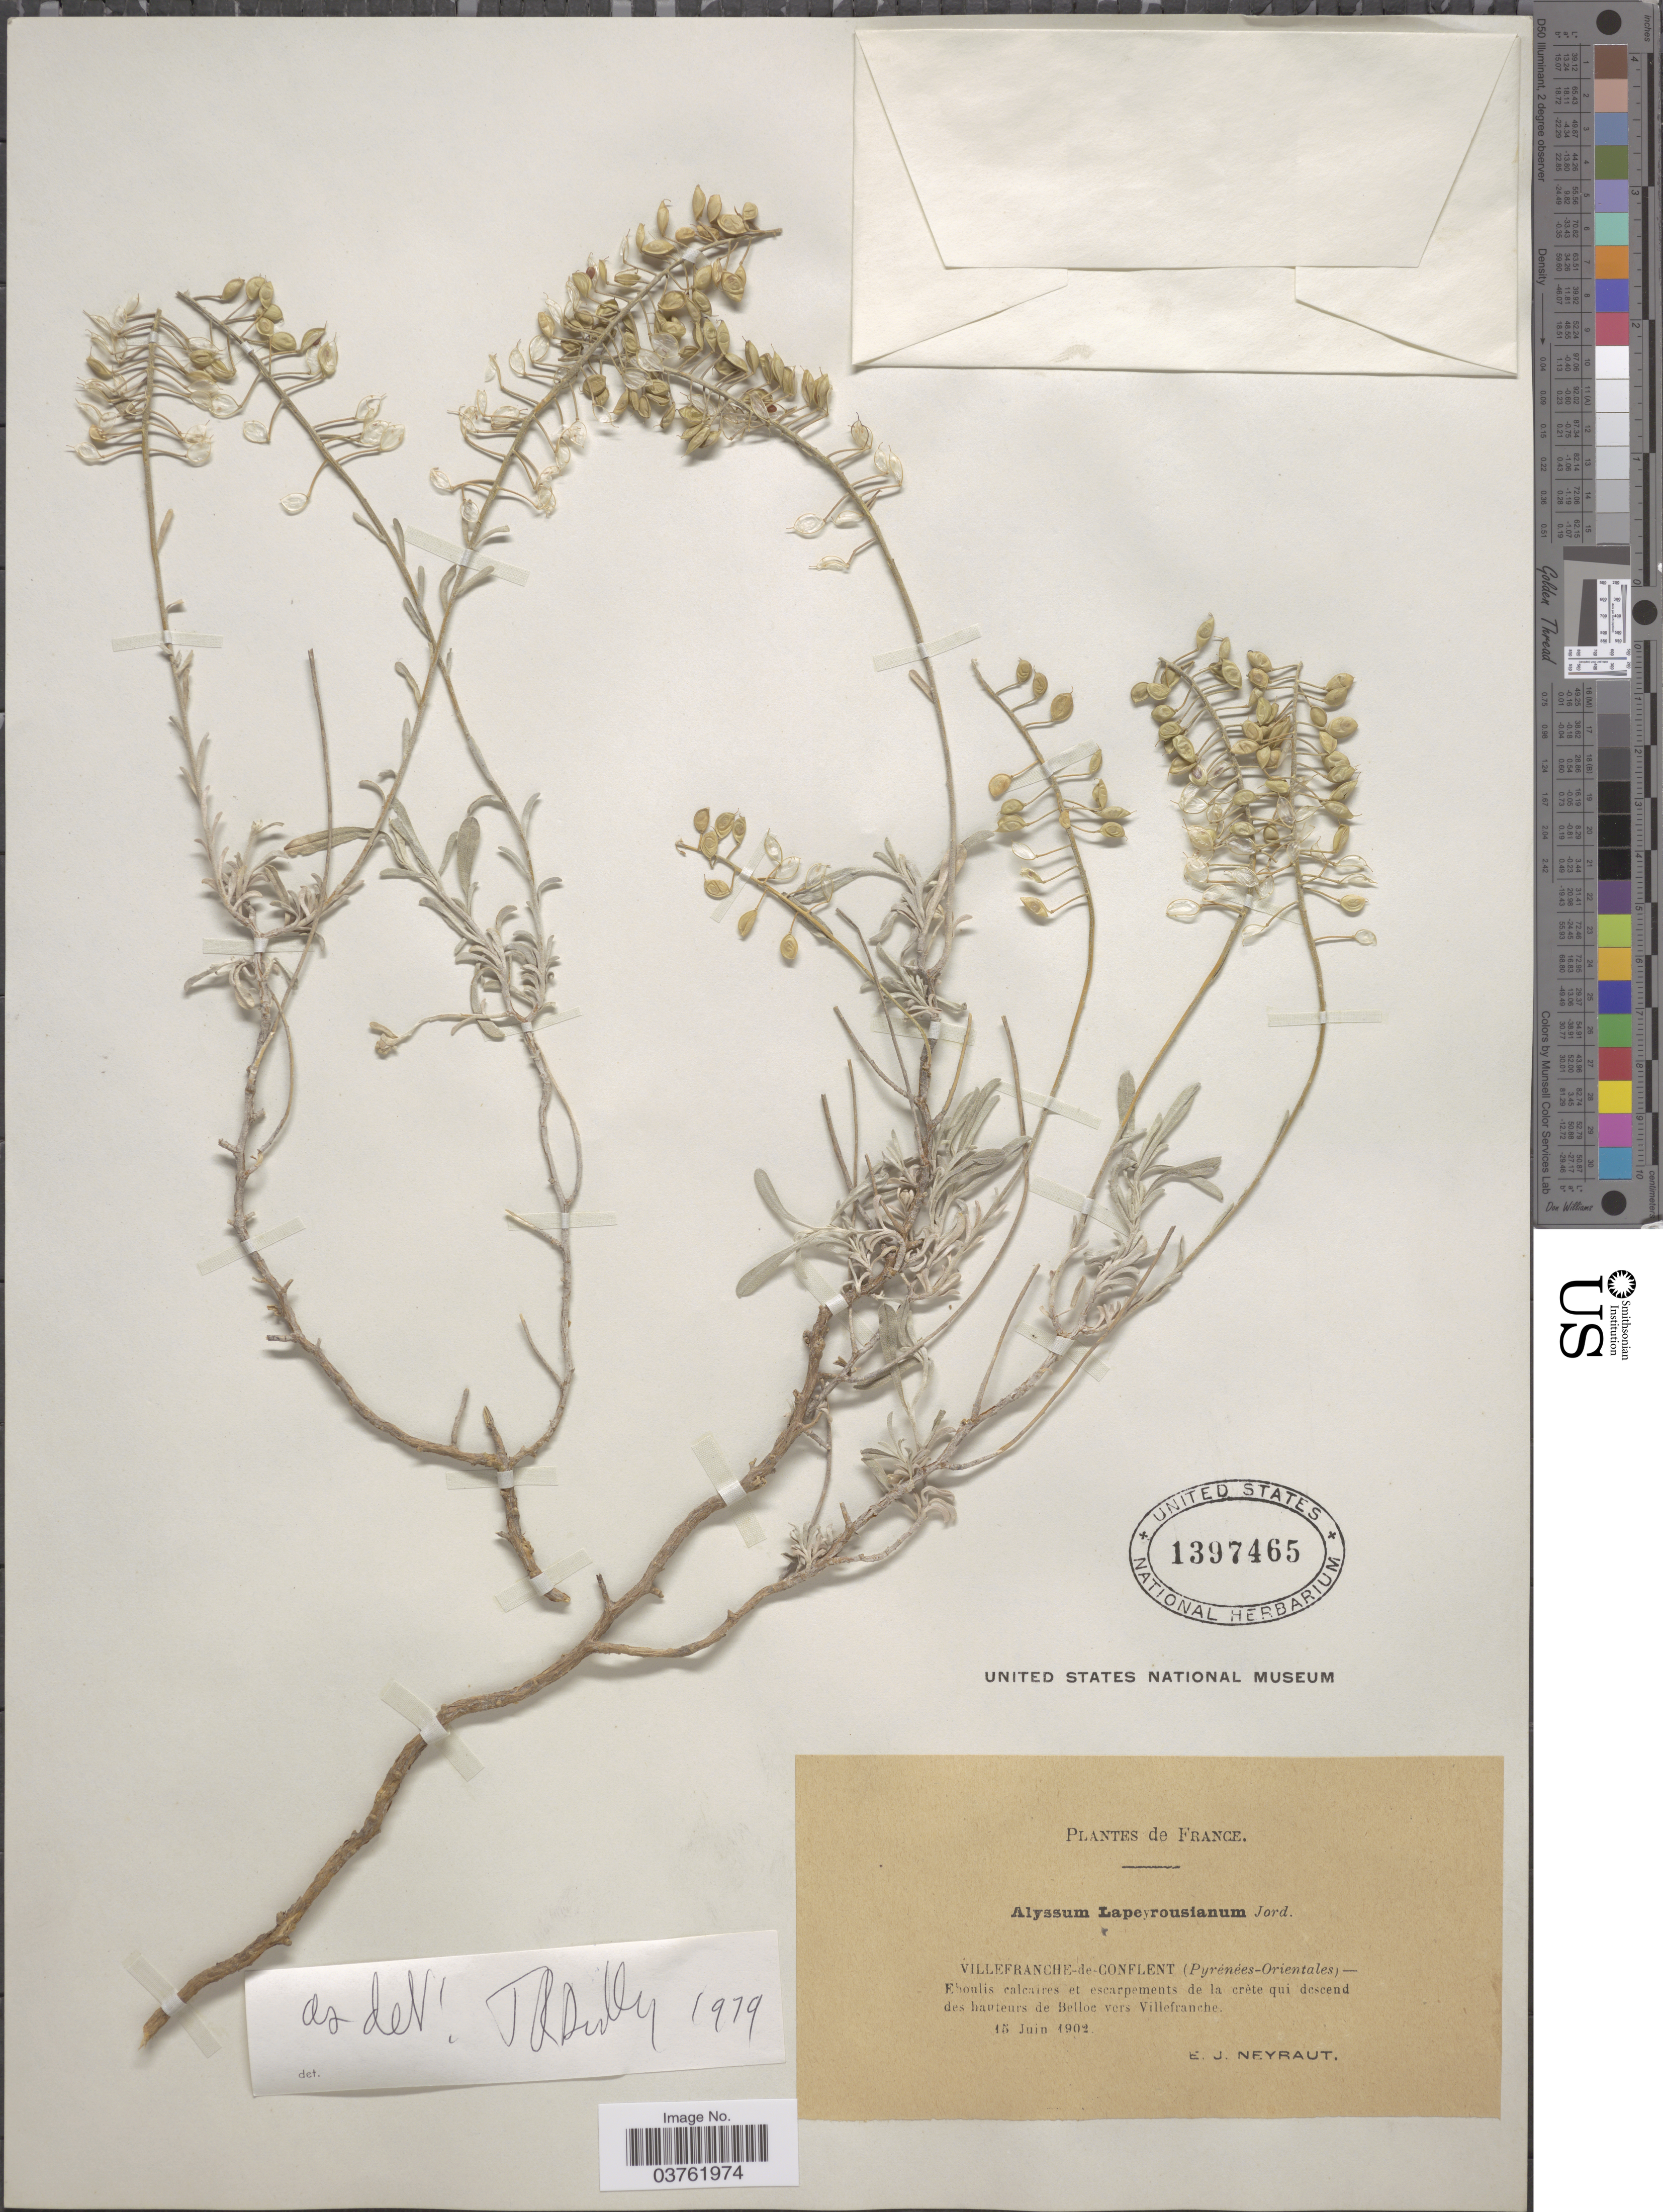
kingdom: Plantae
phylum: Tracheophyta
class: Magnoliopsida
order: Brassicales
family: Brassicaceae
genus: Alyssum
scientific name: Alyssum lapeyrousianum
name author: Jord.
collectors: E. Neyraut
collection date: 1902-06-15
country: France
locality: Villefranche-de-Conflent (Pyrénées-Orientales) - Ehoulis calcaires et escarpment de la crète qui descend des hauteurs de Belloe vers Villefranche.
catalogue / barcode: US 1397465